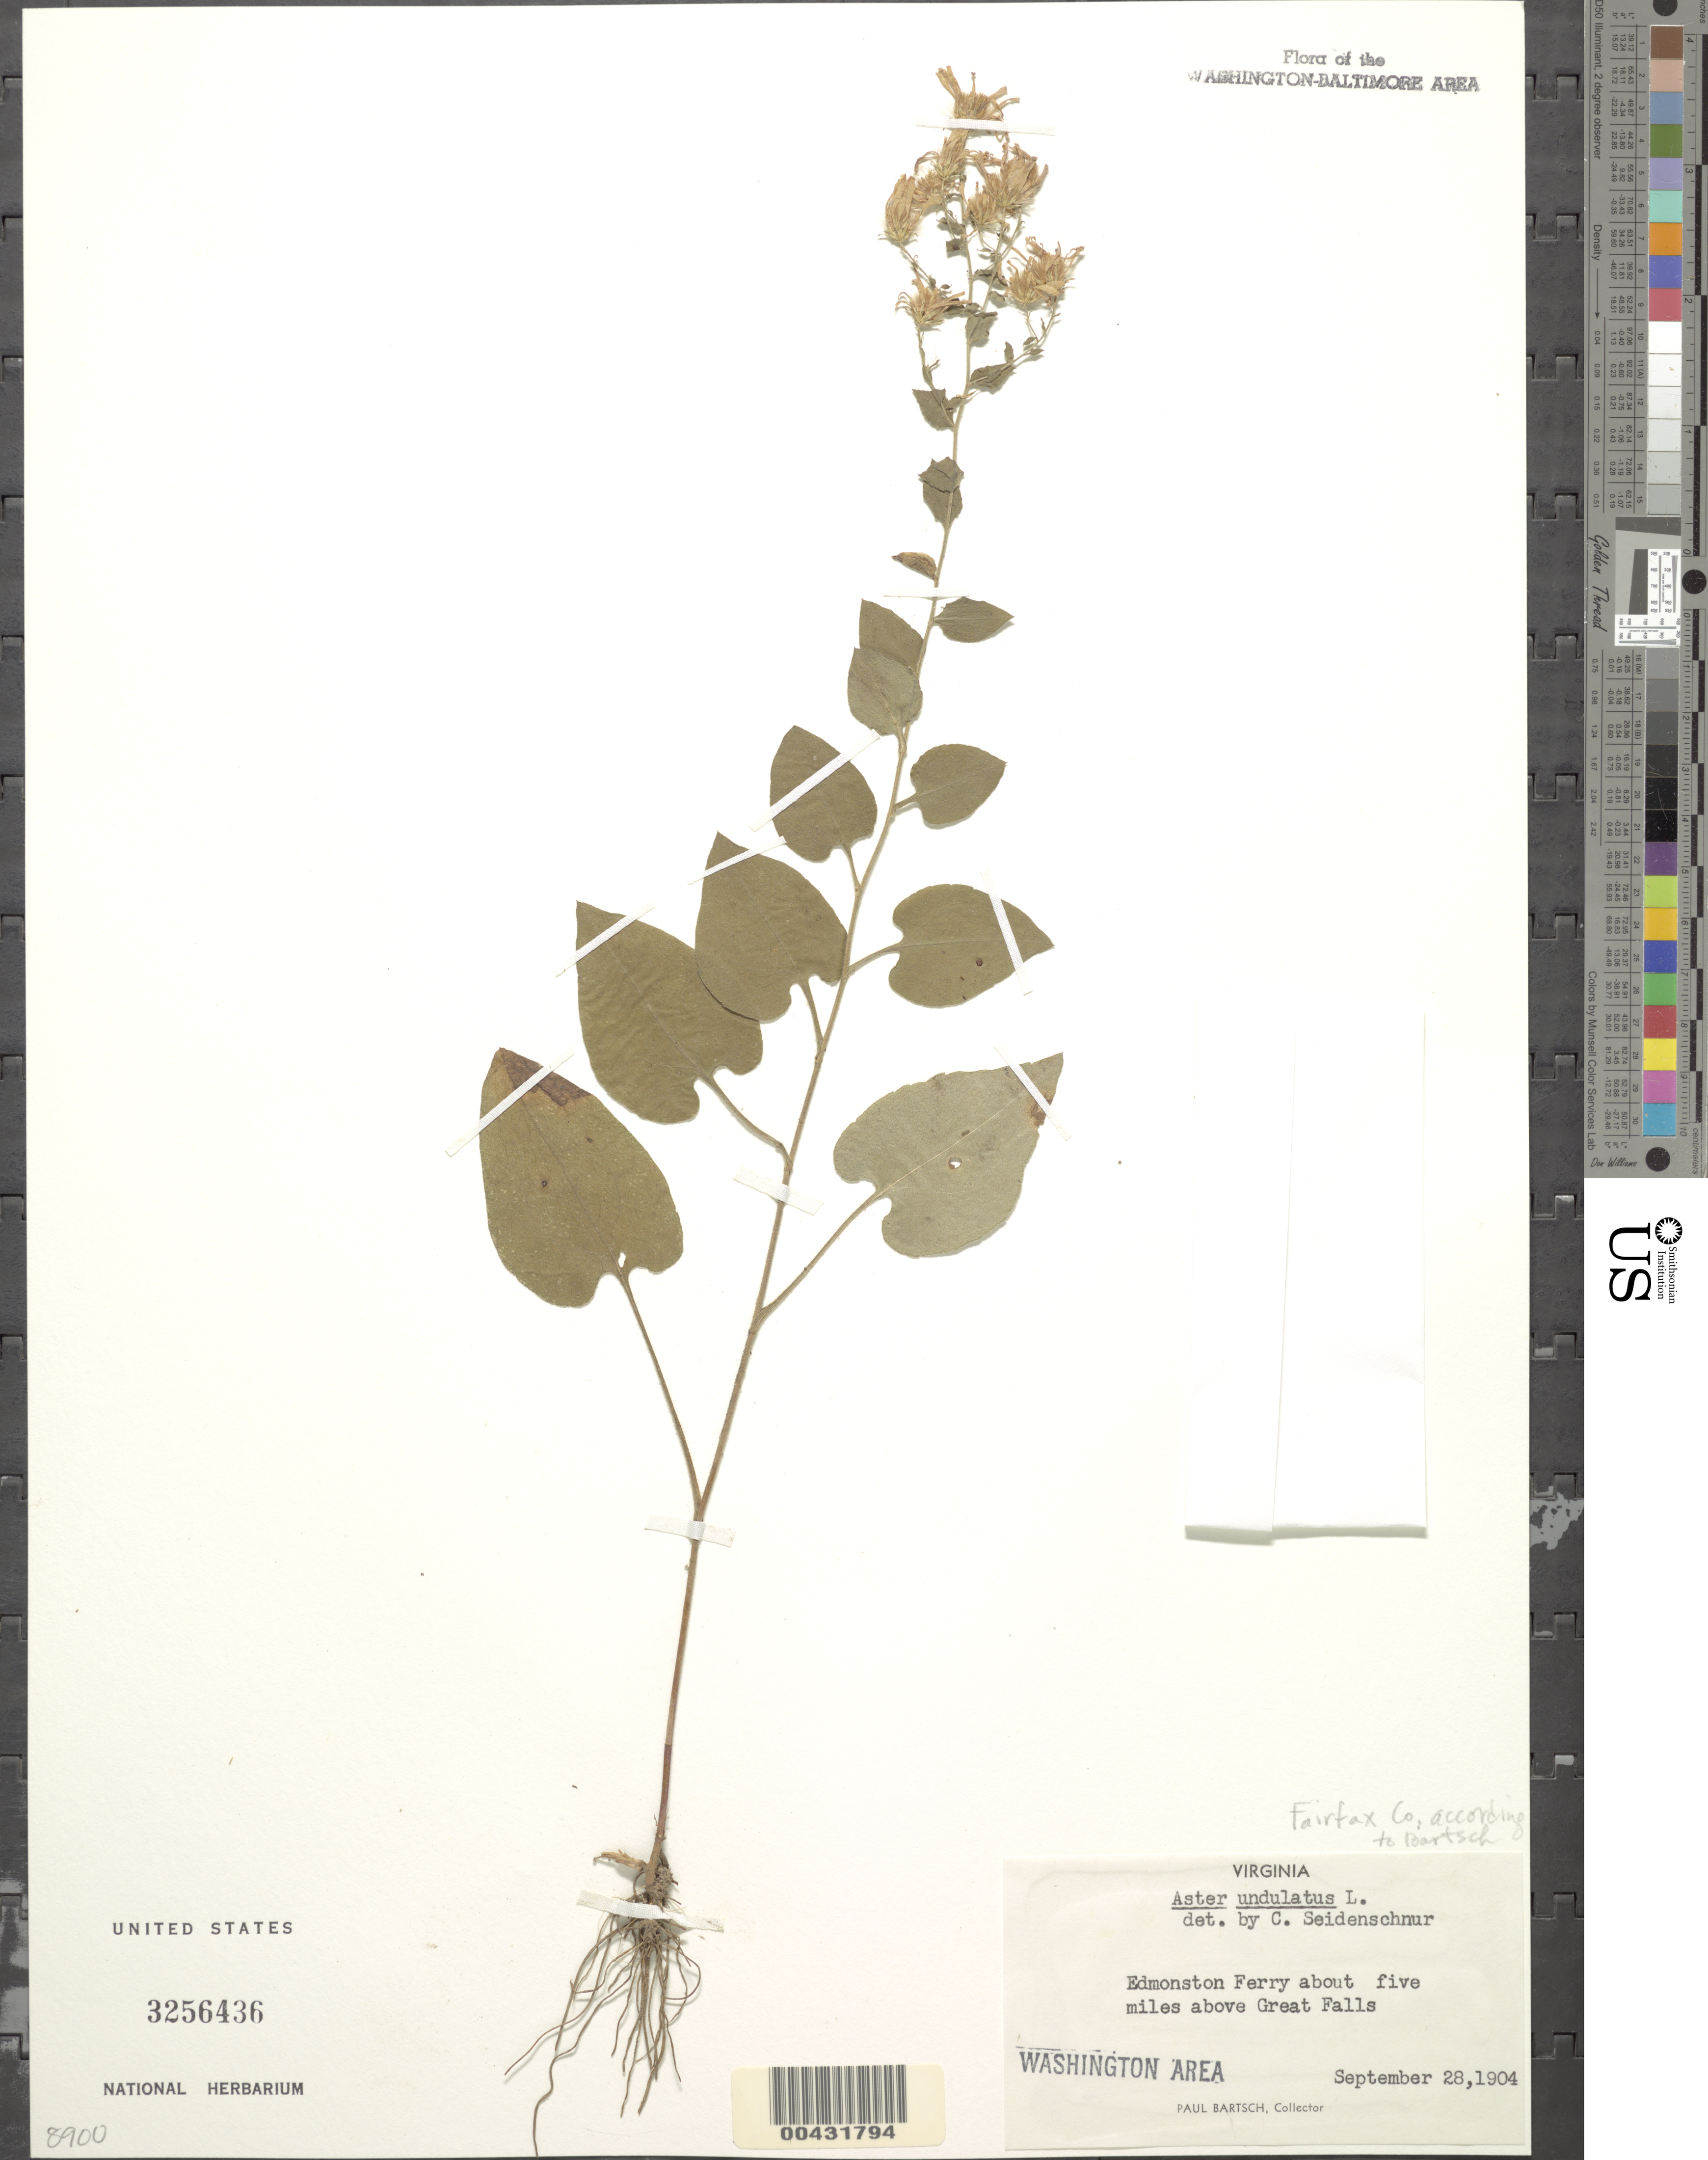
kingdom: Plantae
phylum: Tracheophyta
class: Magnoliopsida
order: Asterales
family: Asteraceae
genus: Symphyotrichum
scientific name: Symphyotrichum undulatum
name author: (L.) G.L. Nesom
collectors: P. Bartsch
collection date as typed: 28 Sep 1904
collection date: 1904-09-28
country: United States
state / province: Virginia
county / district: Fairfax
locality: Edmonston Ferry, Five Miles above Great Falls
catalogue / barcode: US 3256436